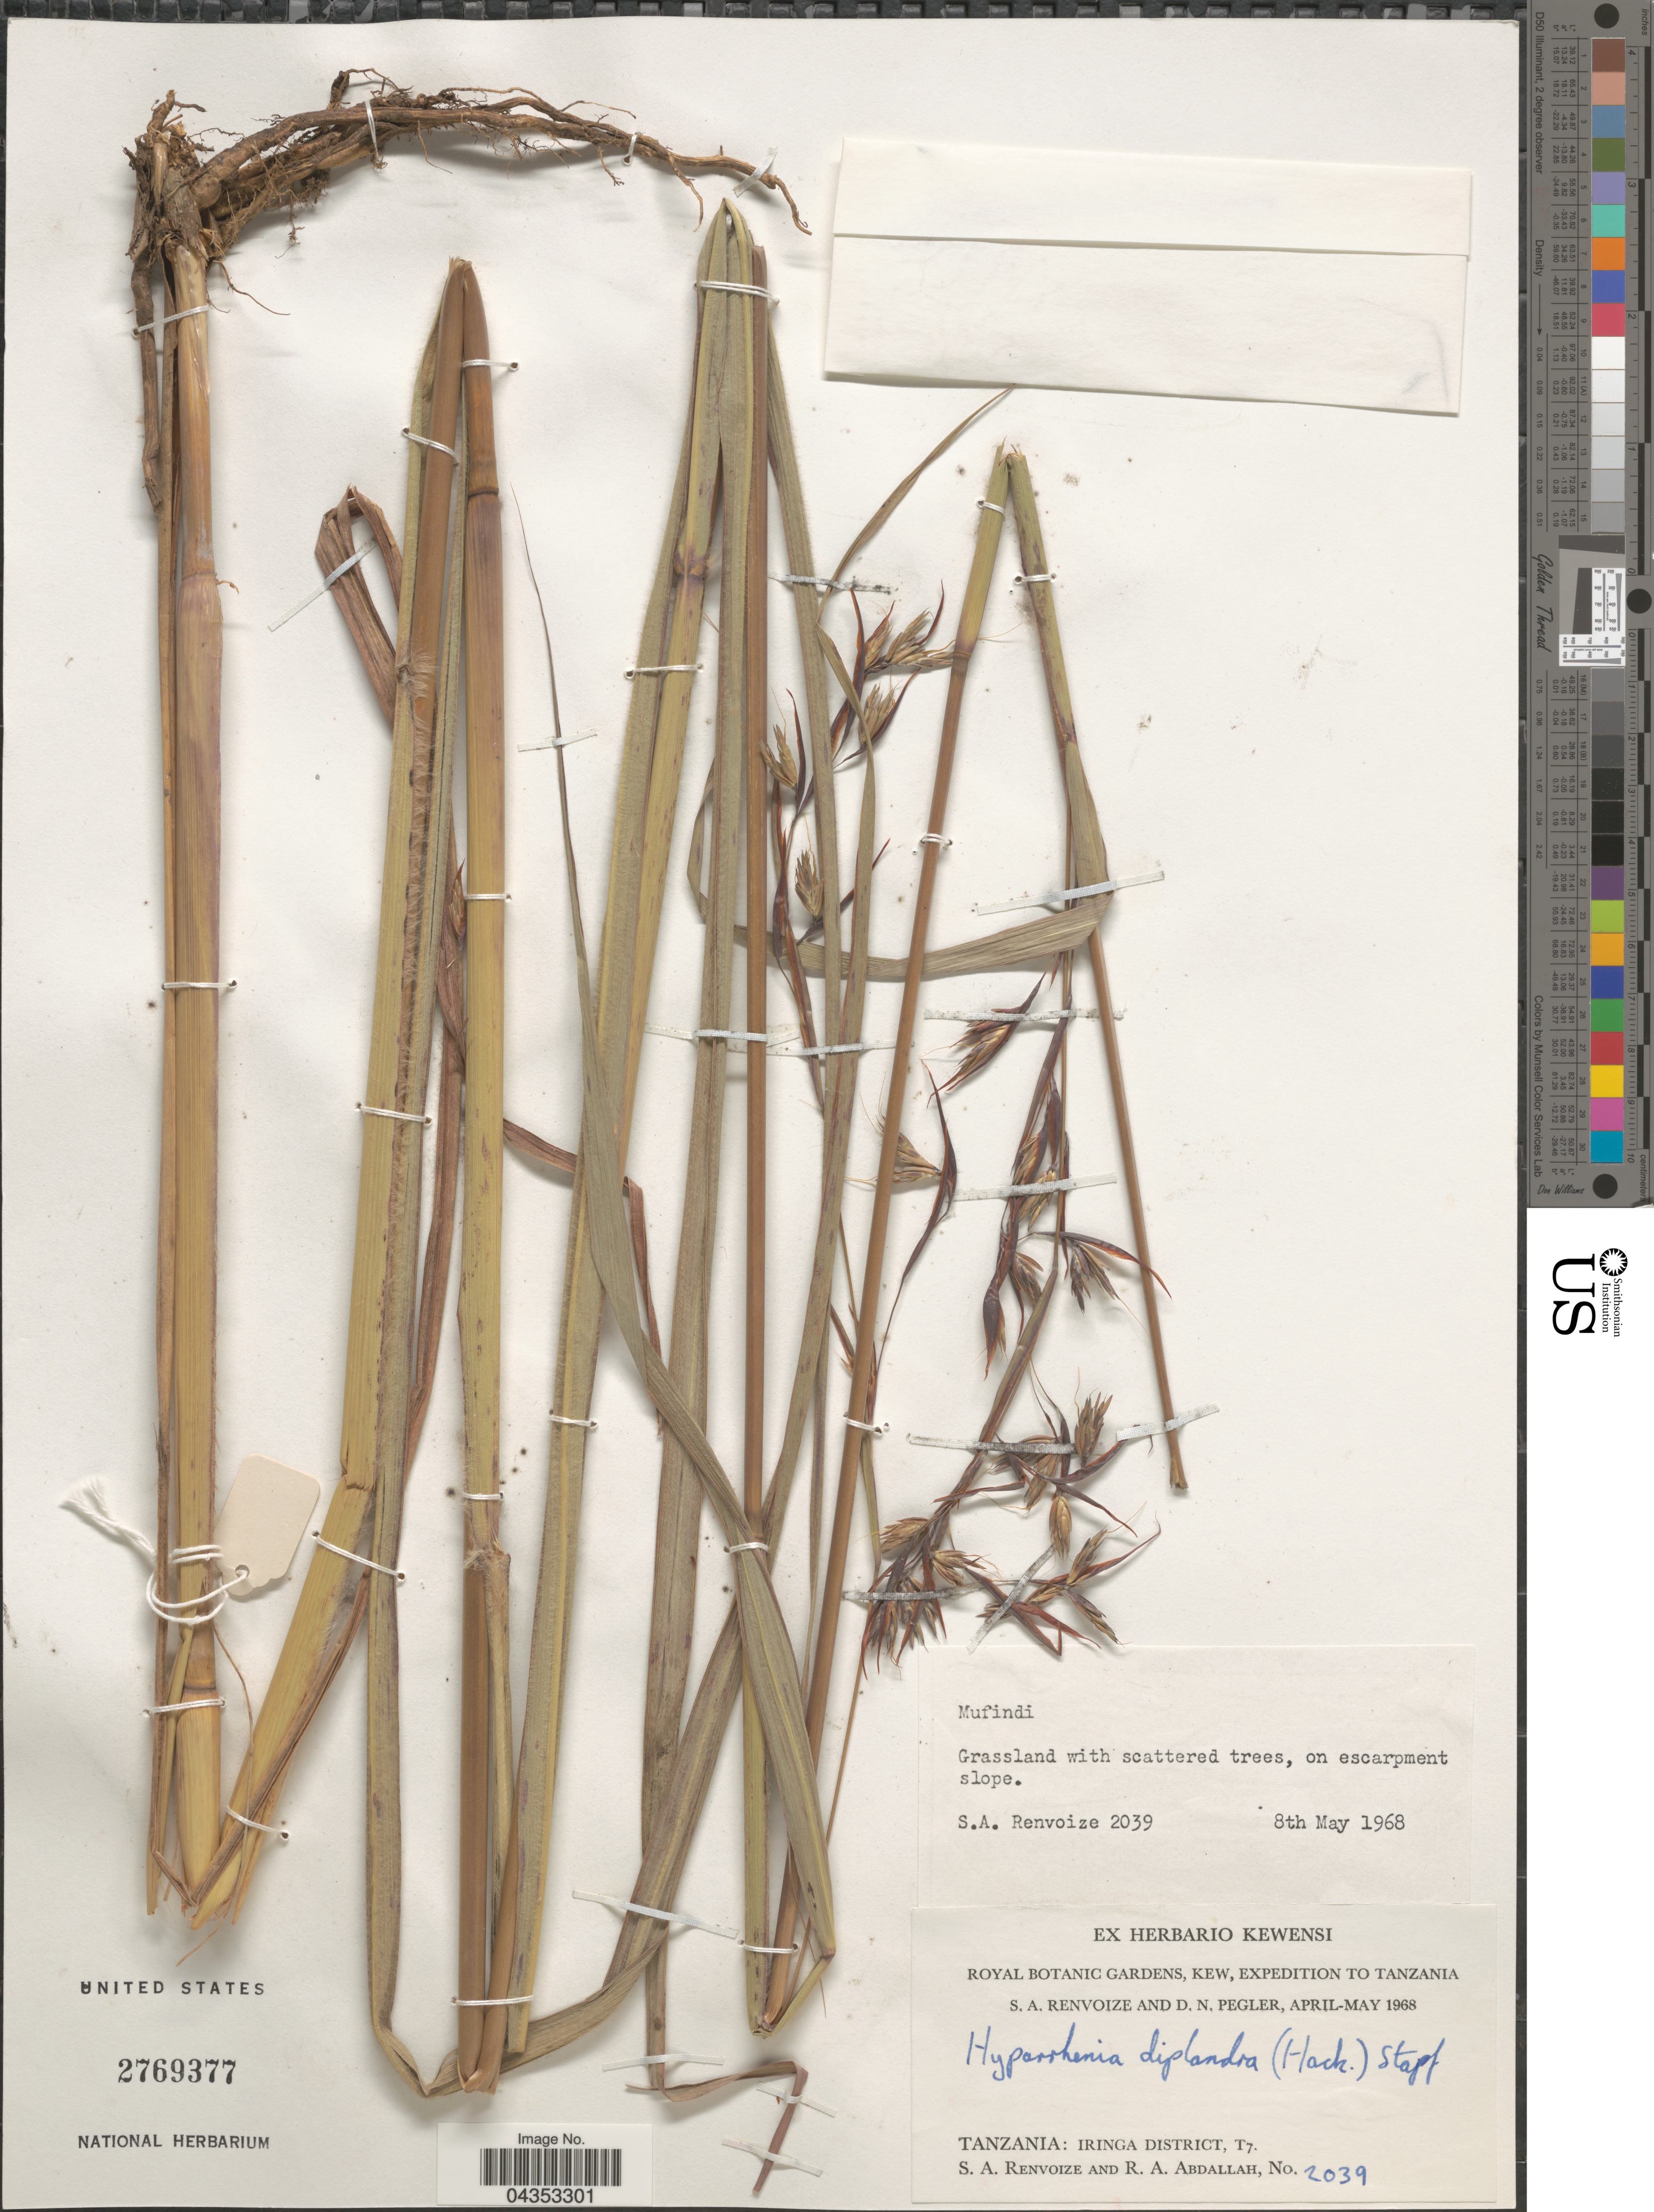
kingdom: Plantae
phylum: Tracheophyta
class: Liliopsida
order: Poales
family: Poaceae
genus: Hyparrhenia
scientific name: Hyparrhenia diplandra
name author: (Hack.) Stapf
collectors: S. A. Renvoize & R. Abdallah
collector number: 2039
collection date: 1968-05-08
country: Tanzania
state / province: Iringa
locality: Mufindi. Grassland with scattered trees, on escarpment slope. Royal Botanic Gardens, Kew, Expedition to Tanzania. Iringa District, T7.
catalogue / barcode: US 2769377